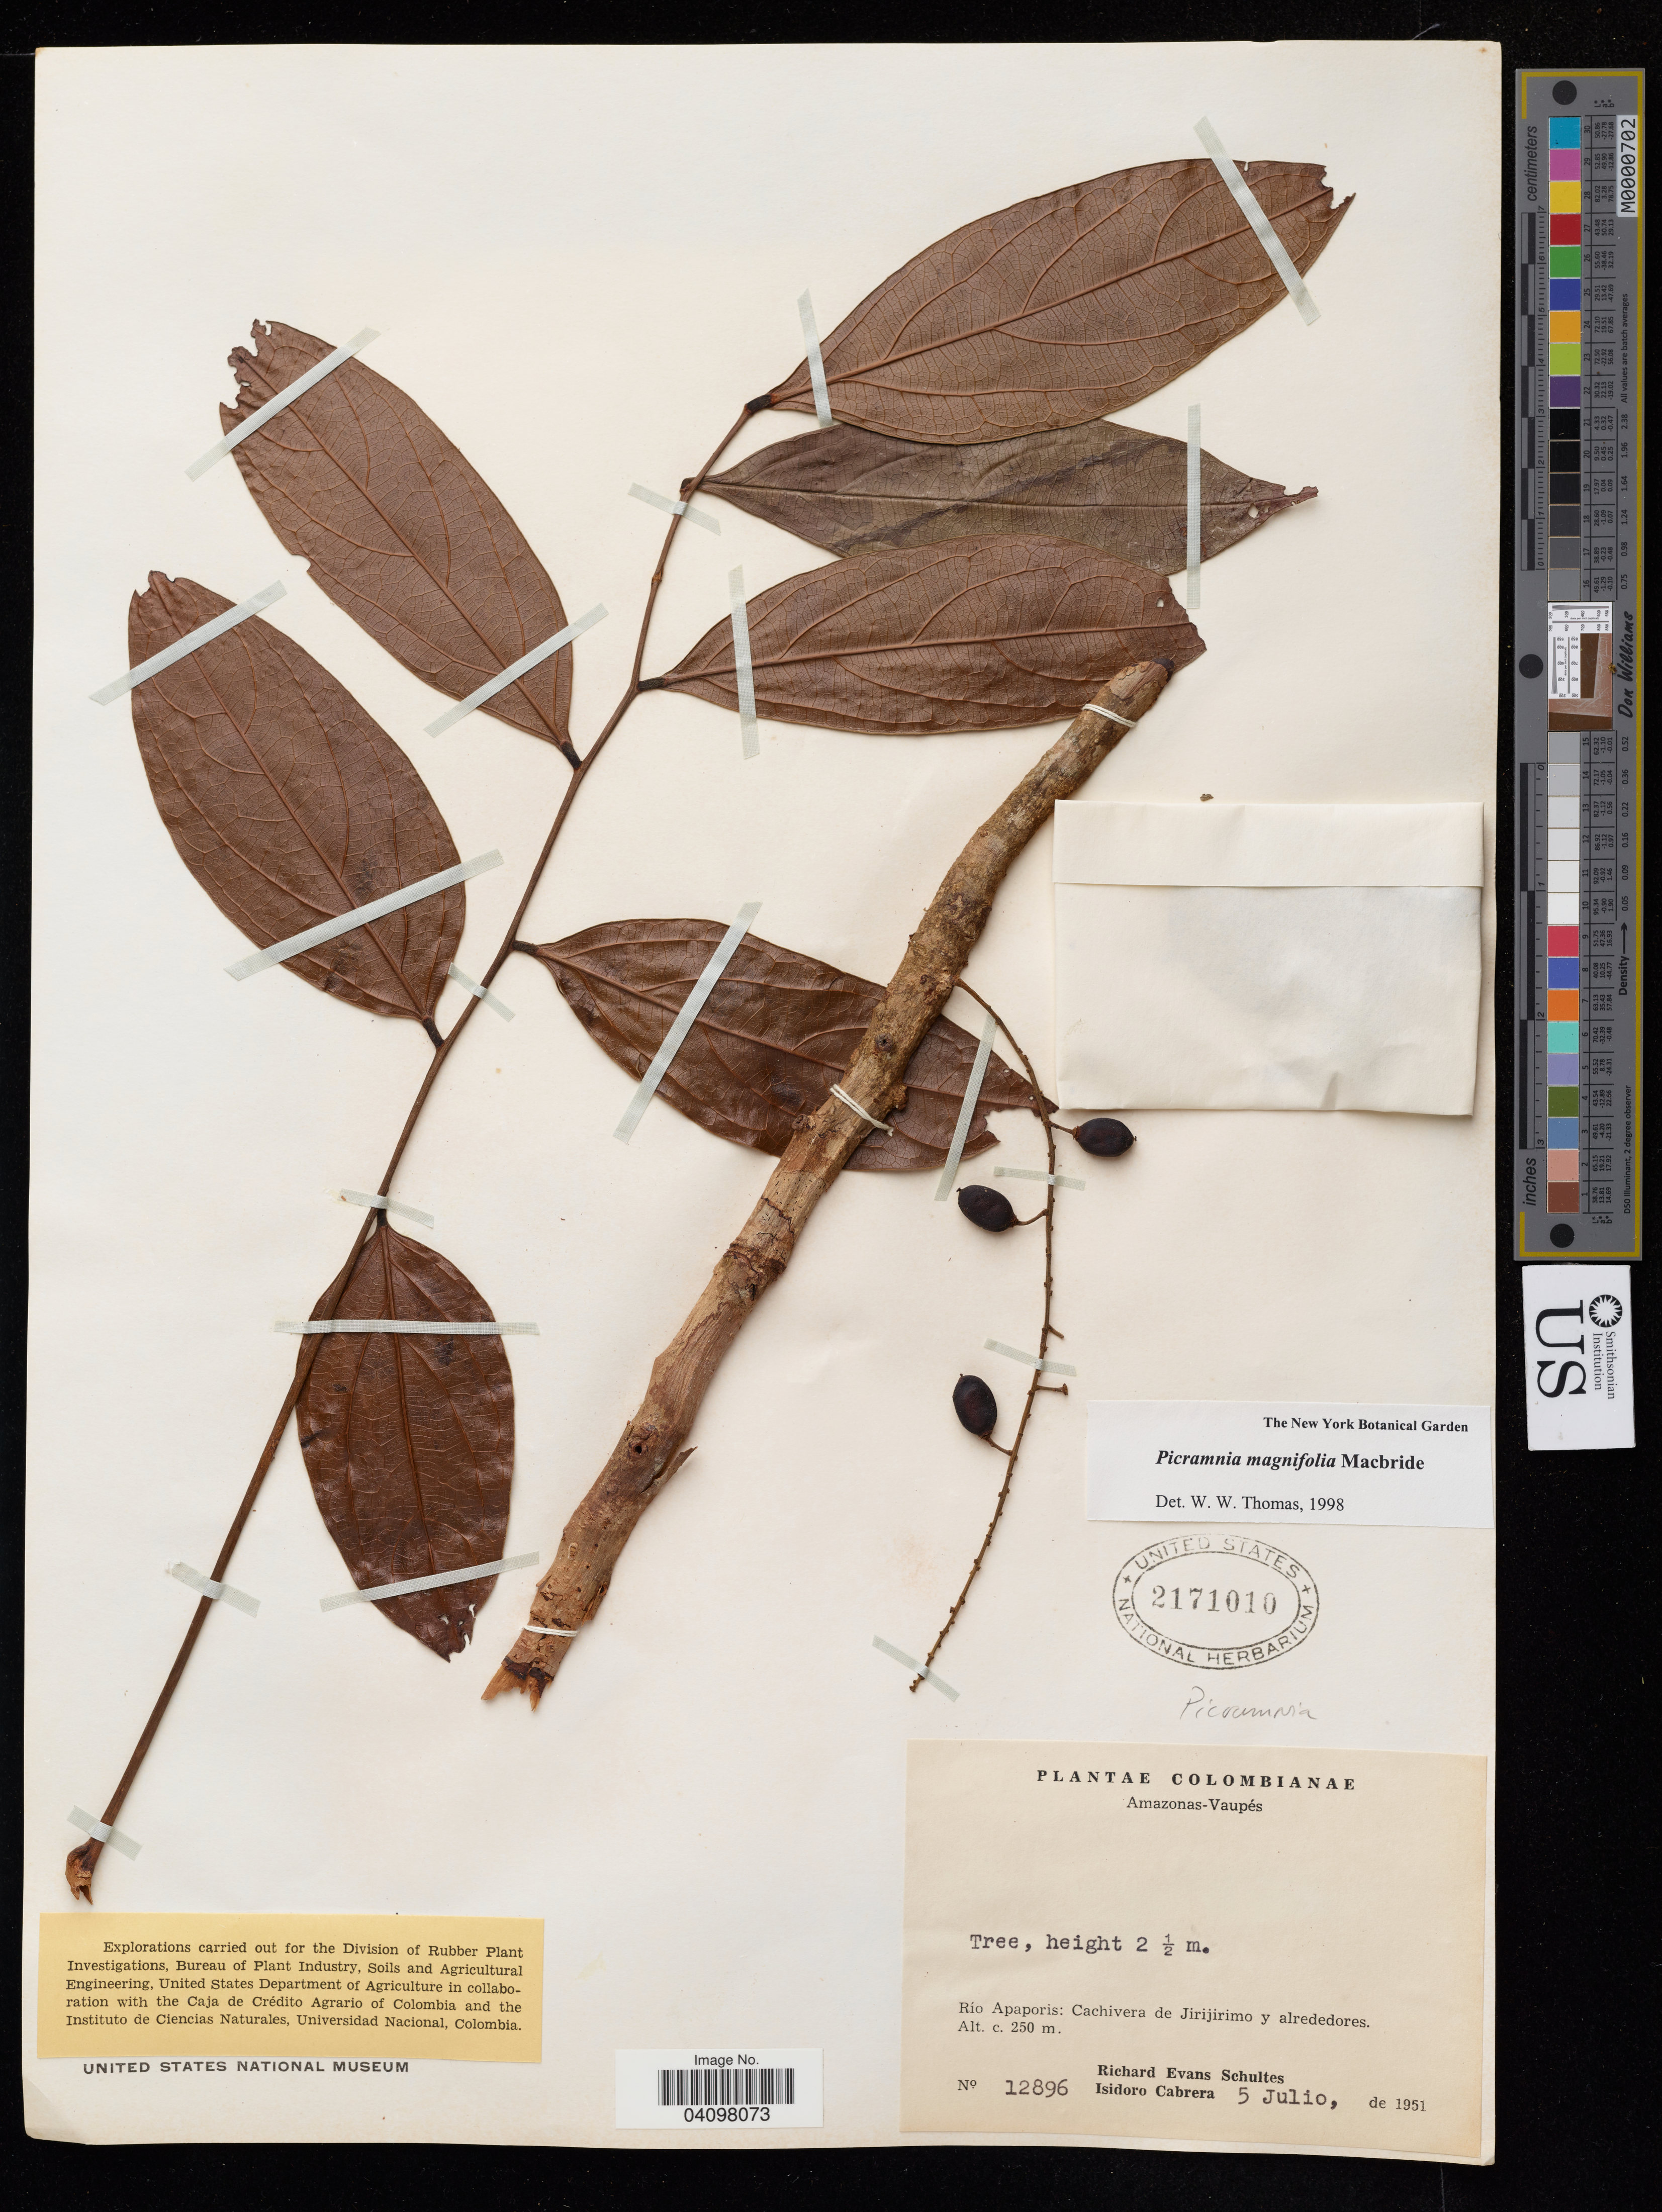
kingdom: Plantae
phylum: Tracheophyta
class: Magnoliopsida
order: Picramniales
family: Picramniaceae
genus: Picramnia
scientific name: Picramnia magnifolia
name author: J.F. Macbr.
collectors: R. E. Schultes & I. Cabrera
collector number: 12896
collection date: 1951-07-05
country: Colombia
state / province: Vaupés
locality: Amazonas-Vaupés. Rio Apaporis: Cachivera de Jirijirimo y alrededores.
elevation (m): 250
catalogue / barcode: US 2171010